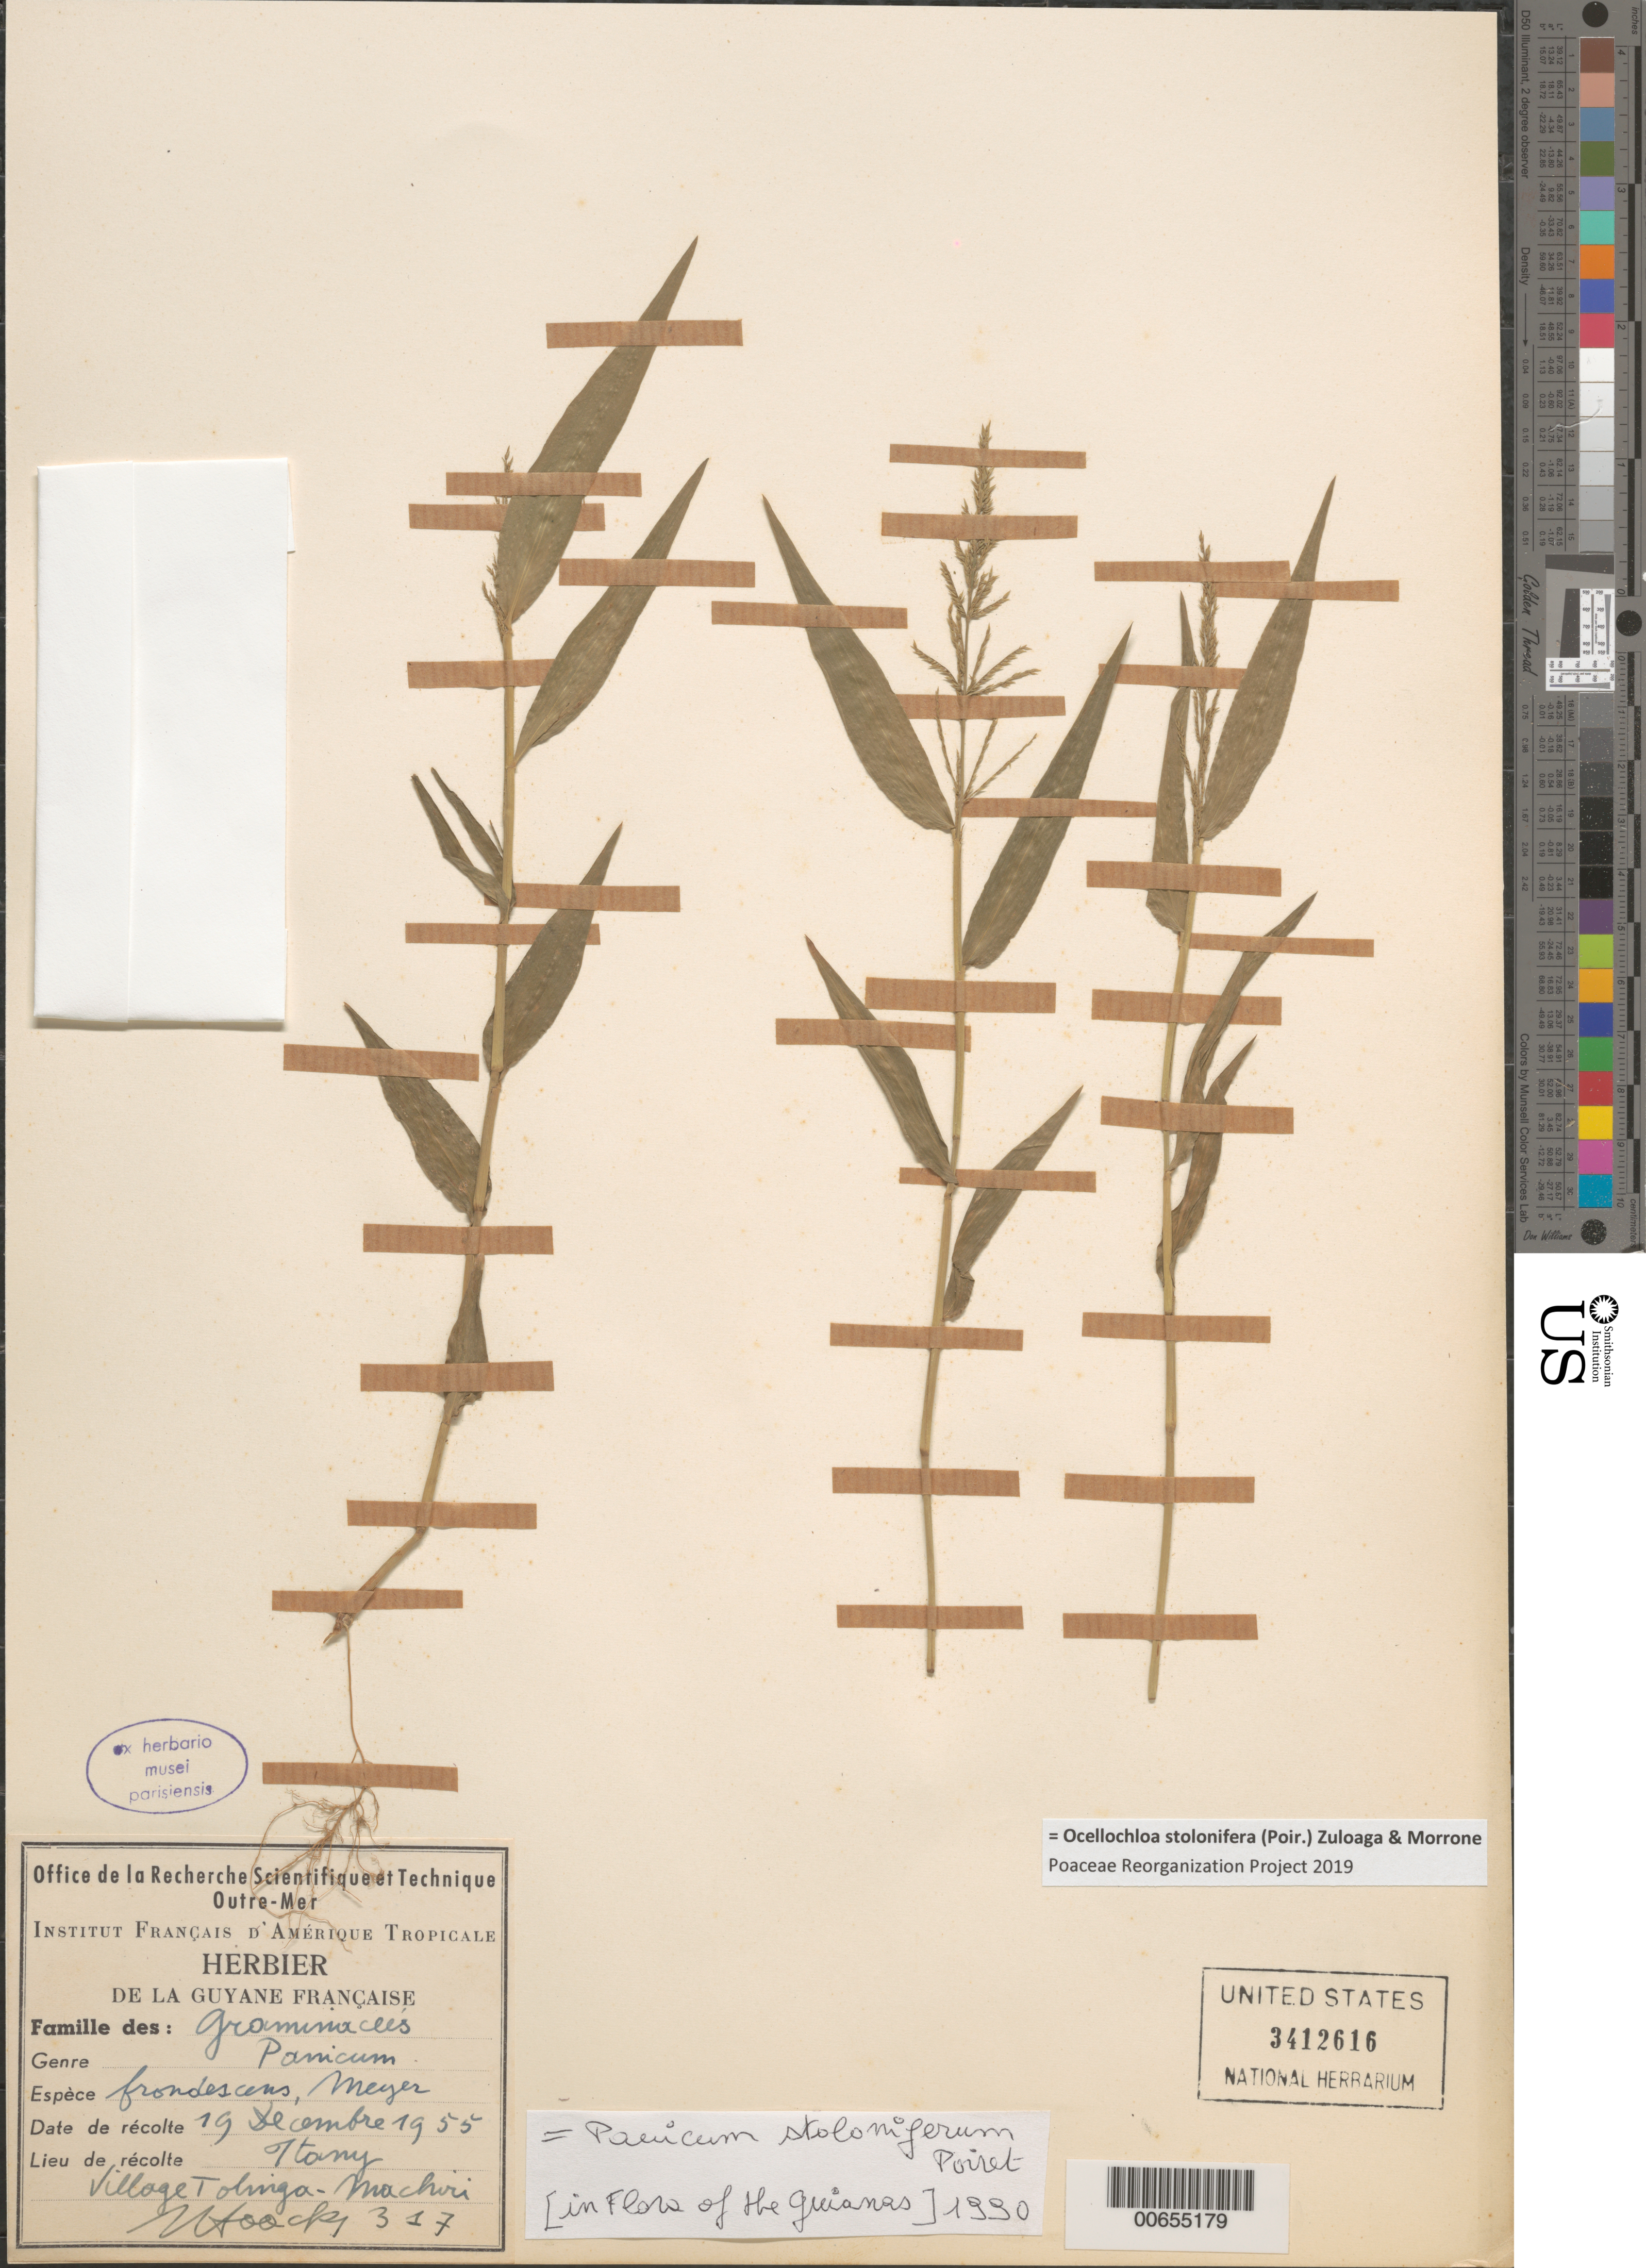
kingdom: Plantae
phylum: Tracheophyta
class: Liliopsida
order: Poales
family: Poaceae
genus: Panicum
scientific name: Panicum stoloniferum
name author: Poir.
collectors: J. Hoock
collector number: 317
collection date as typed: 19-Dec-55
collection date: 1955-12-19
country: French Guiana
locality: Litani, Village Tolinga-Machiri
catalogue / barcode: US 3412616